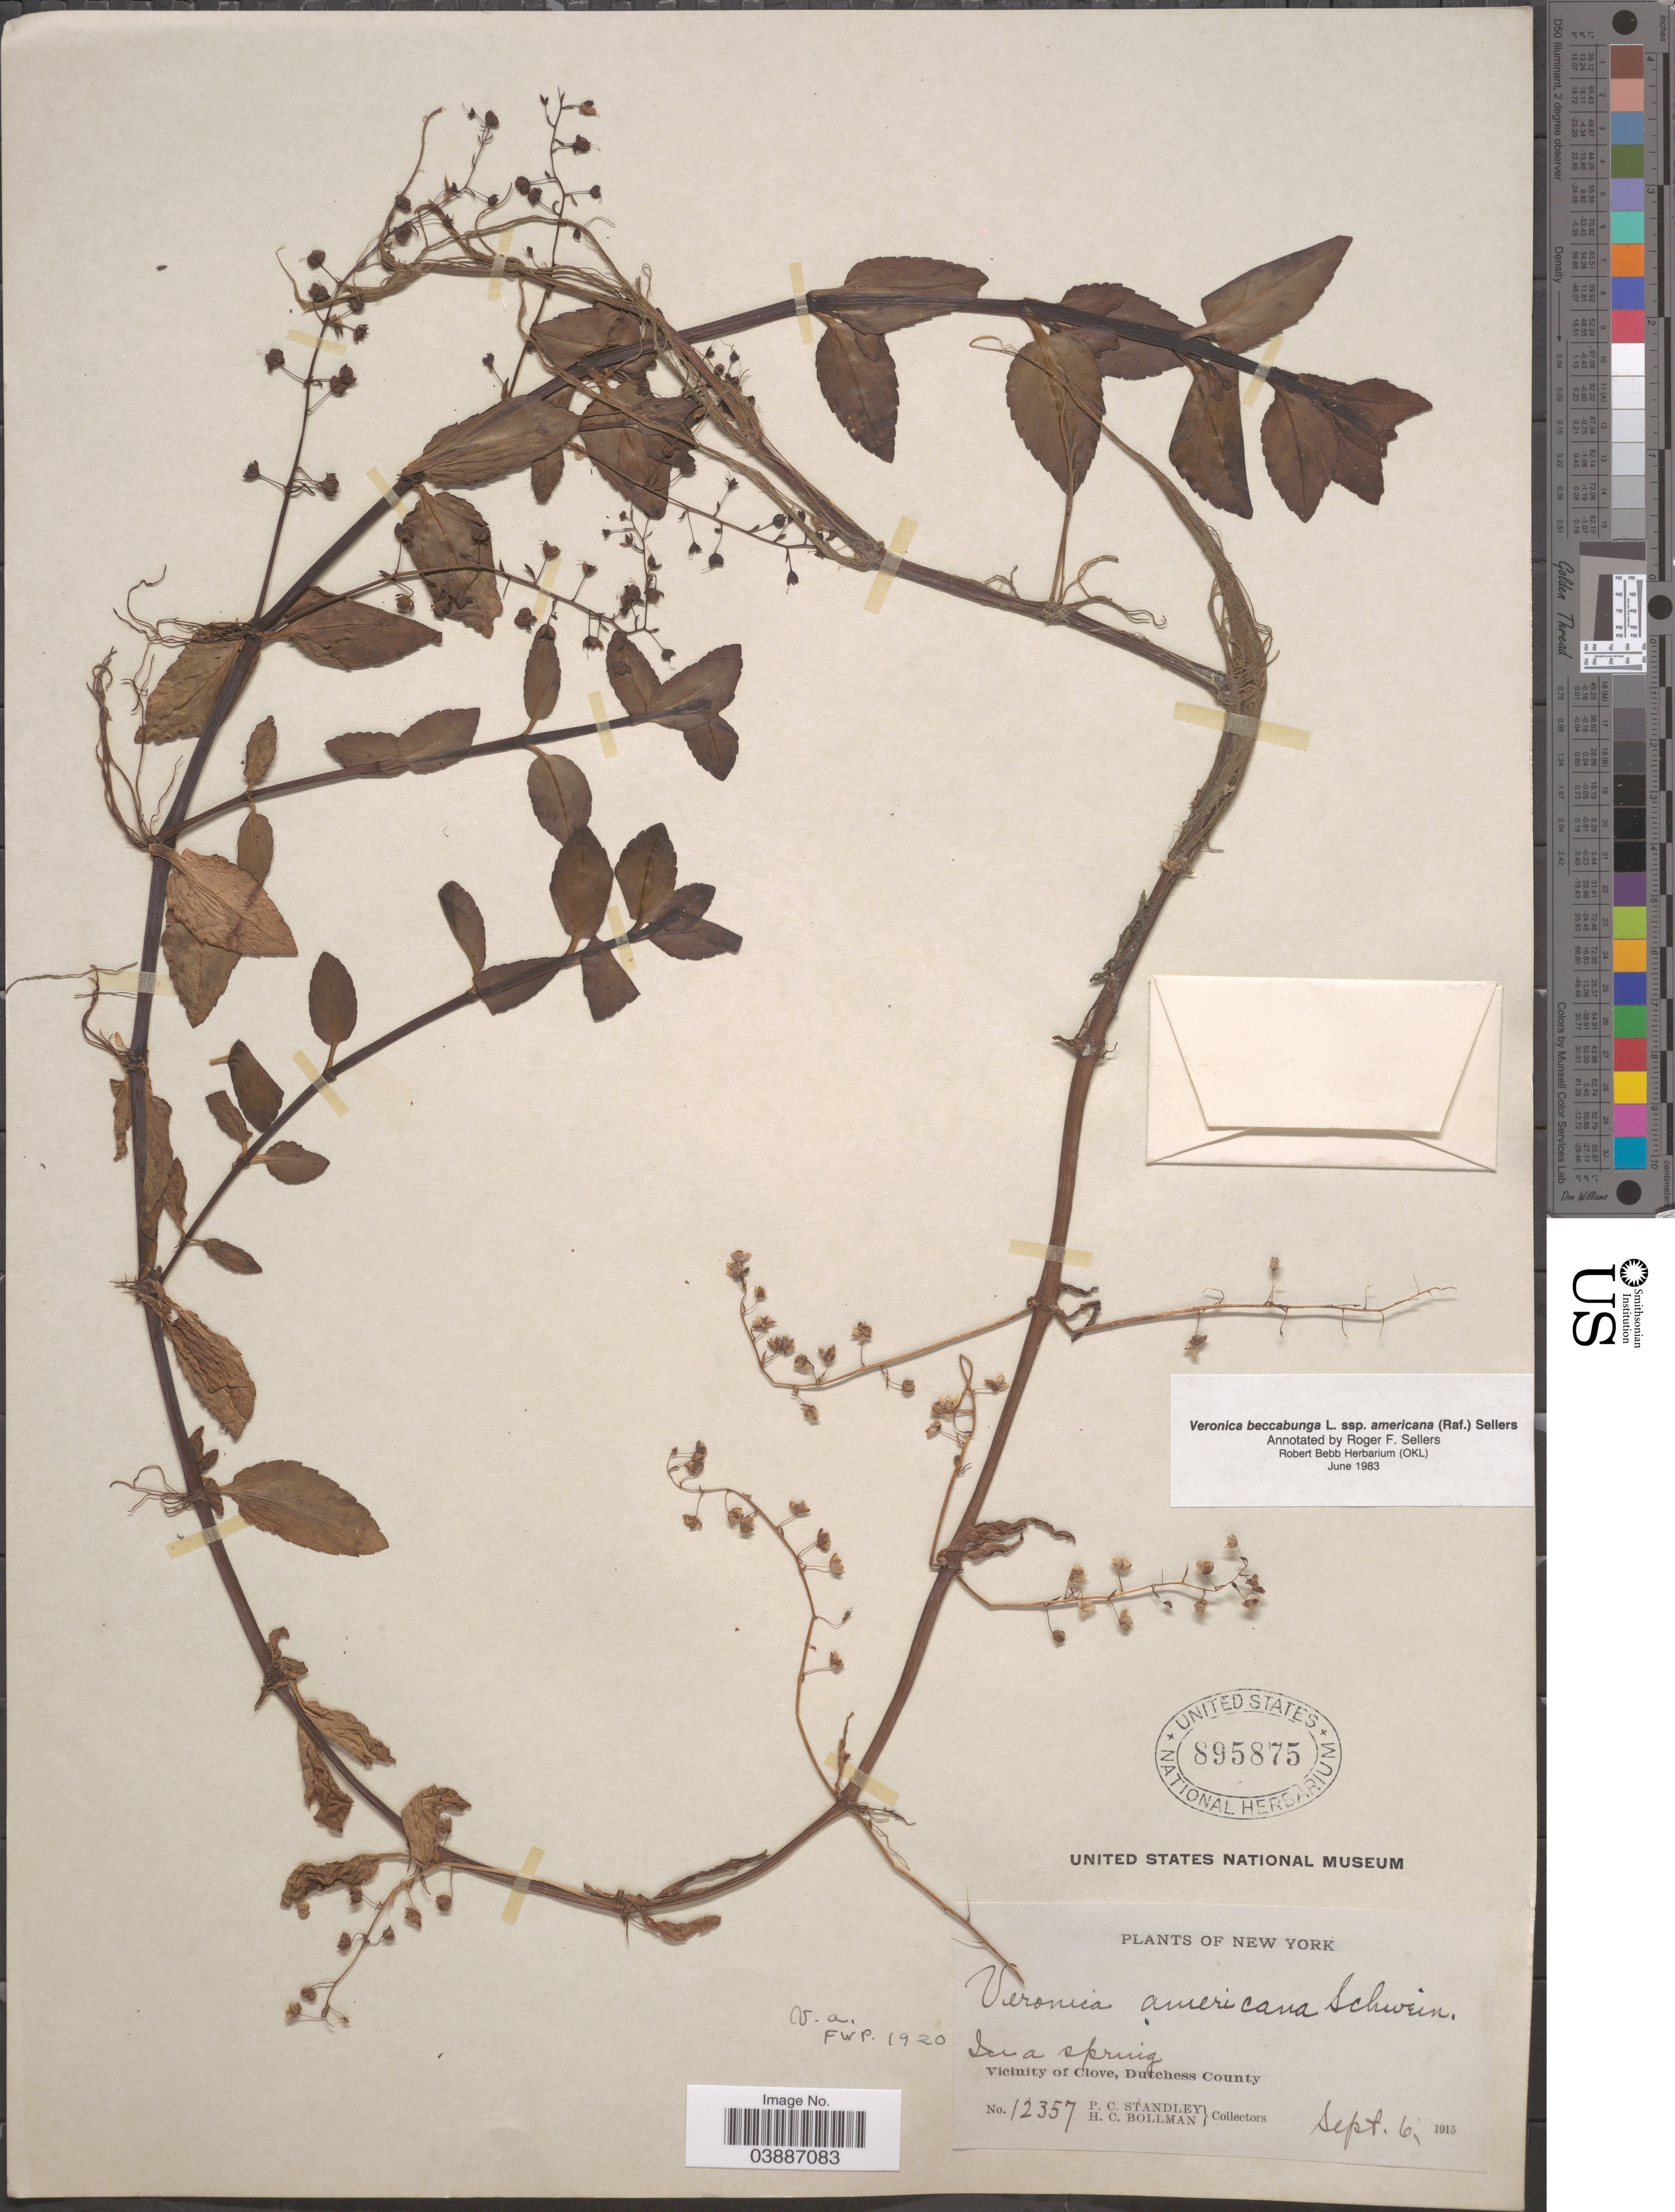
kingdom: Plantae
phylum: Tracheophyta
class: Magnoliopsida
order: Lamiales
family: Plantaginaceae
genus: Veronica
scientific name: Veronica beccabunga subsp. americana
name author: Raf.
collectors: P. C. Standley & H. C. Bollman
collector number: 12357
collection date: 1915-09-06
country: United States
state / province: New York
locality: Vicinity of Clove, Dutchess County.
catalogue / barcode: US 895875